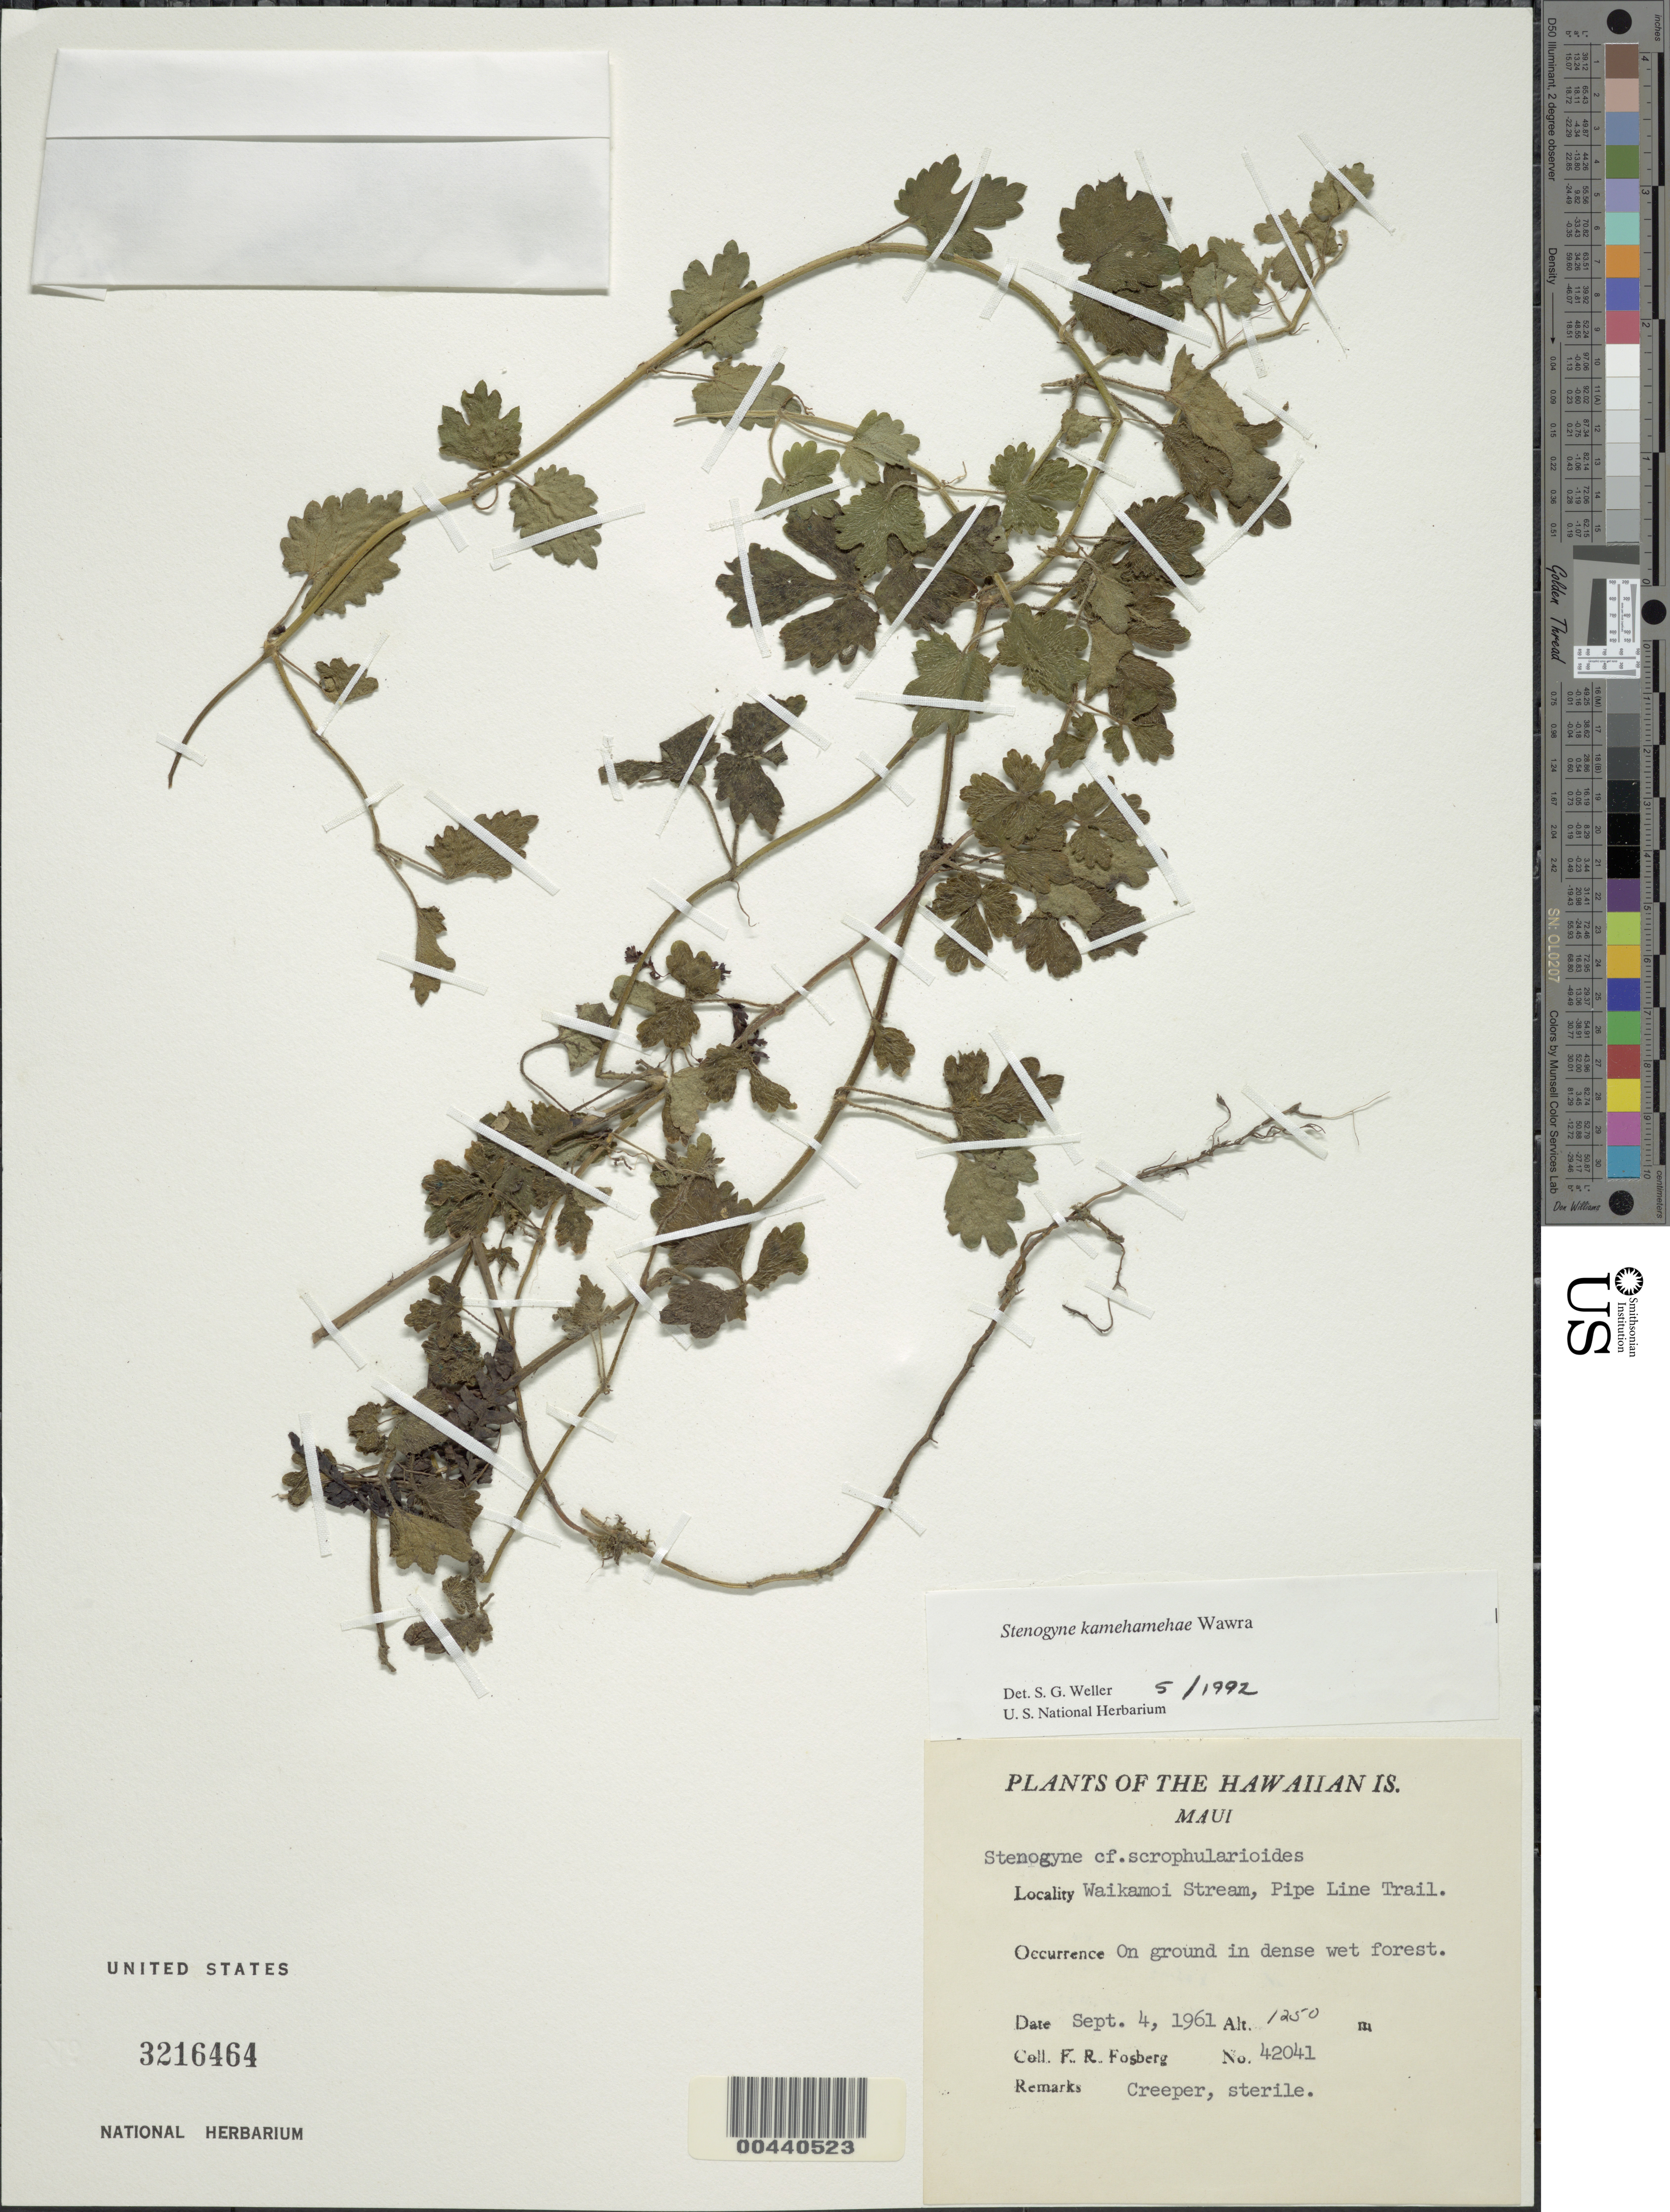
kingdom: Plantae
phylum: Tracheophyta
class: Magnoliopsida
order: Lamiales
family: Lamiaceae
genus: Stenogyne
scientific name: Stenogyne kamehamehae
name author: Wawra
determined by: Weller, Stephen G., (UNITED STATES)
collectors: F. R. Fosberg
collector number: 42041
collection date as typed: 4 Sep 1961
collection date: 1961-09-04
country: United States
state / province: Hawaii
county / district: Maui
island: Maui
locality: Waikamoi Stream, Pipe Line Trail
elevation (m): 1250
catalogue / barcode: US 3216464